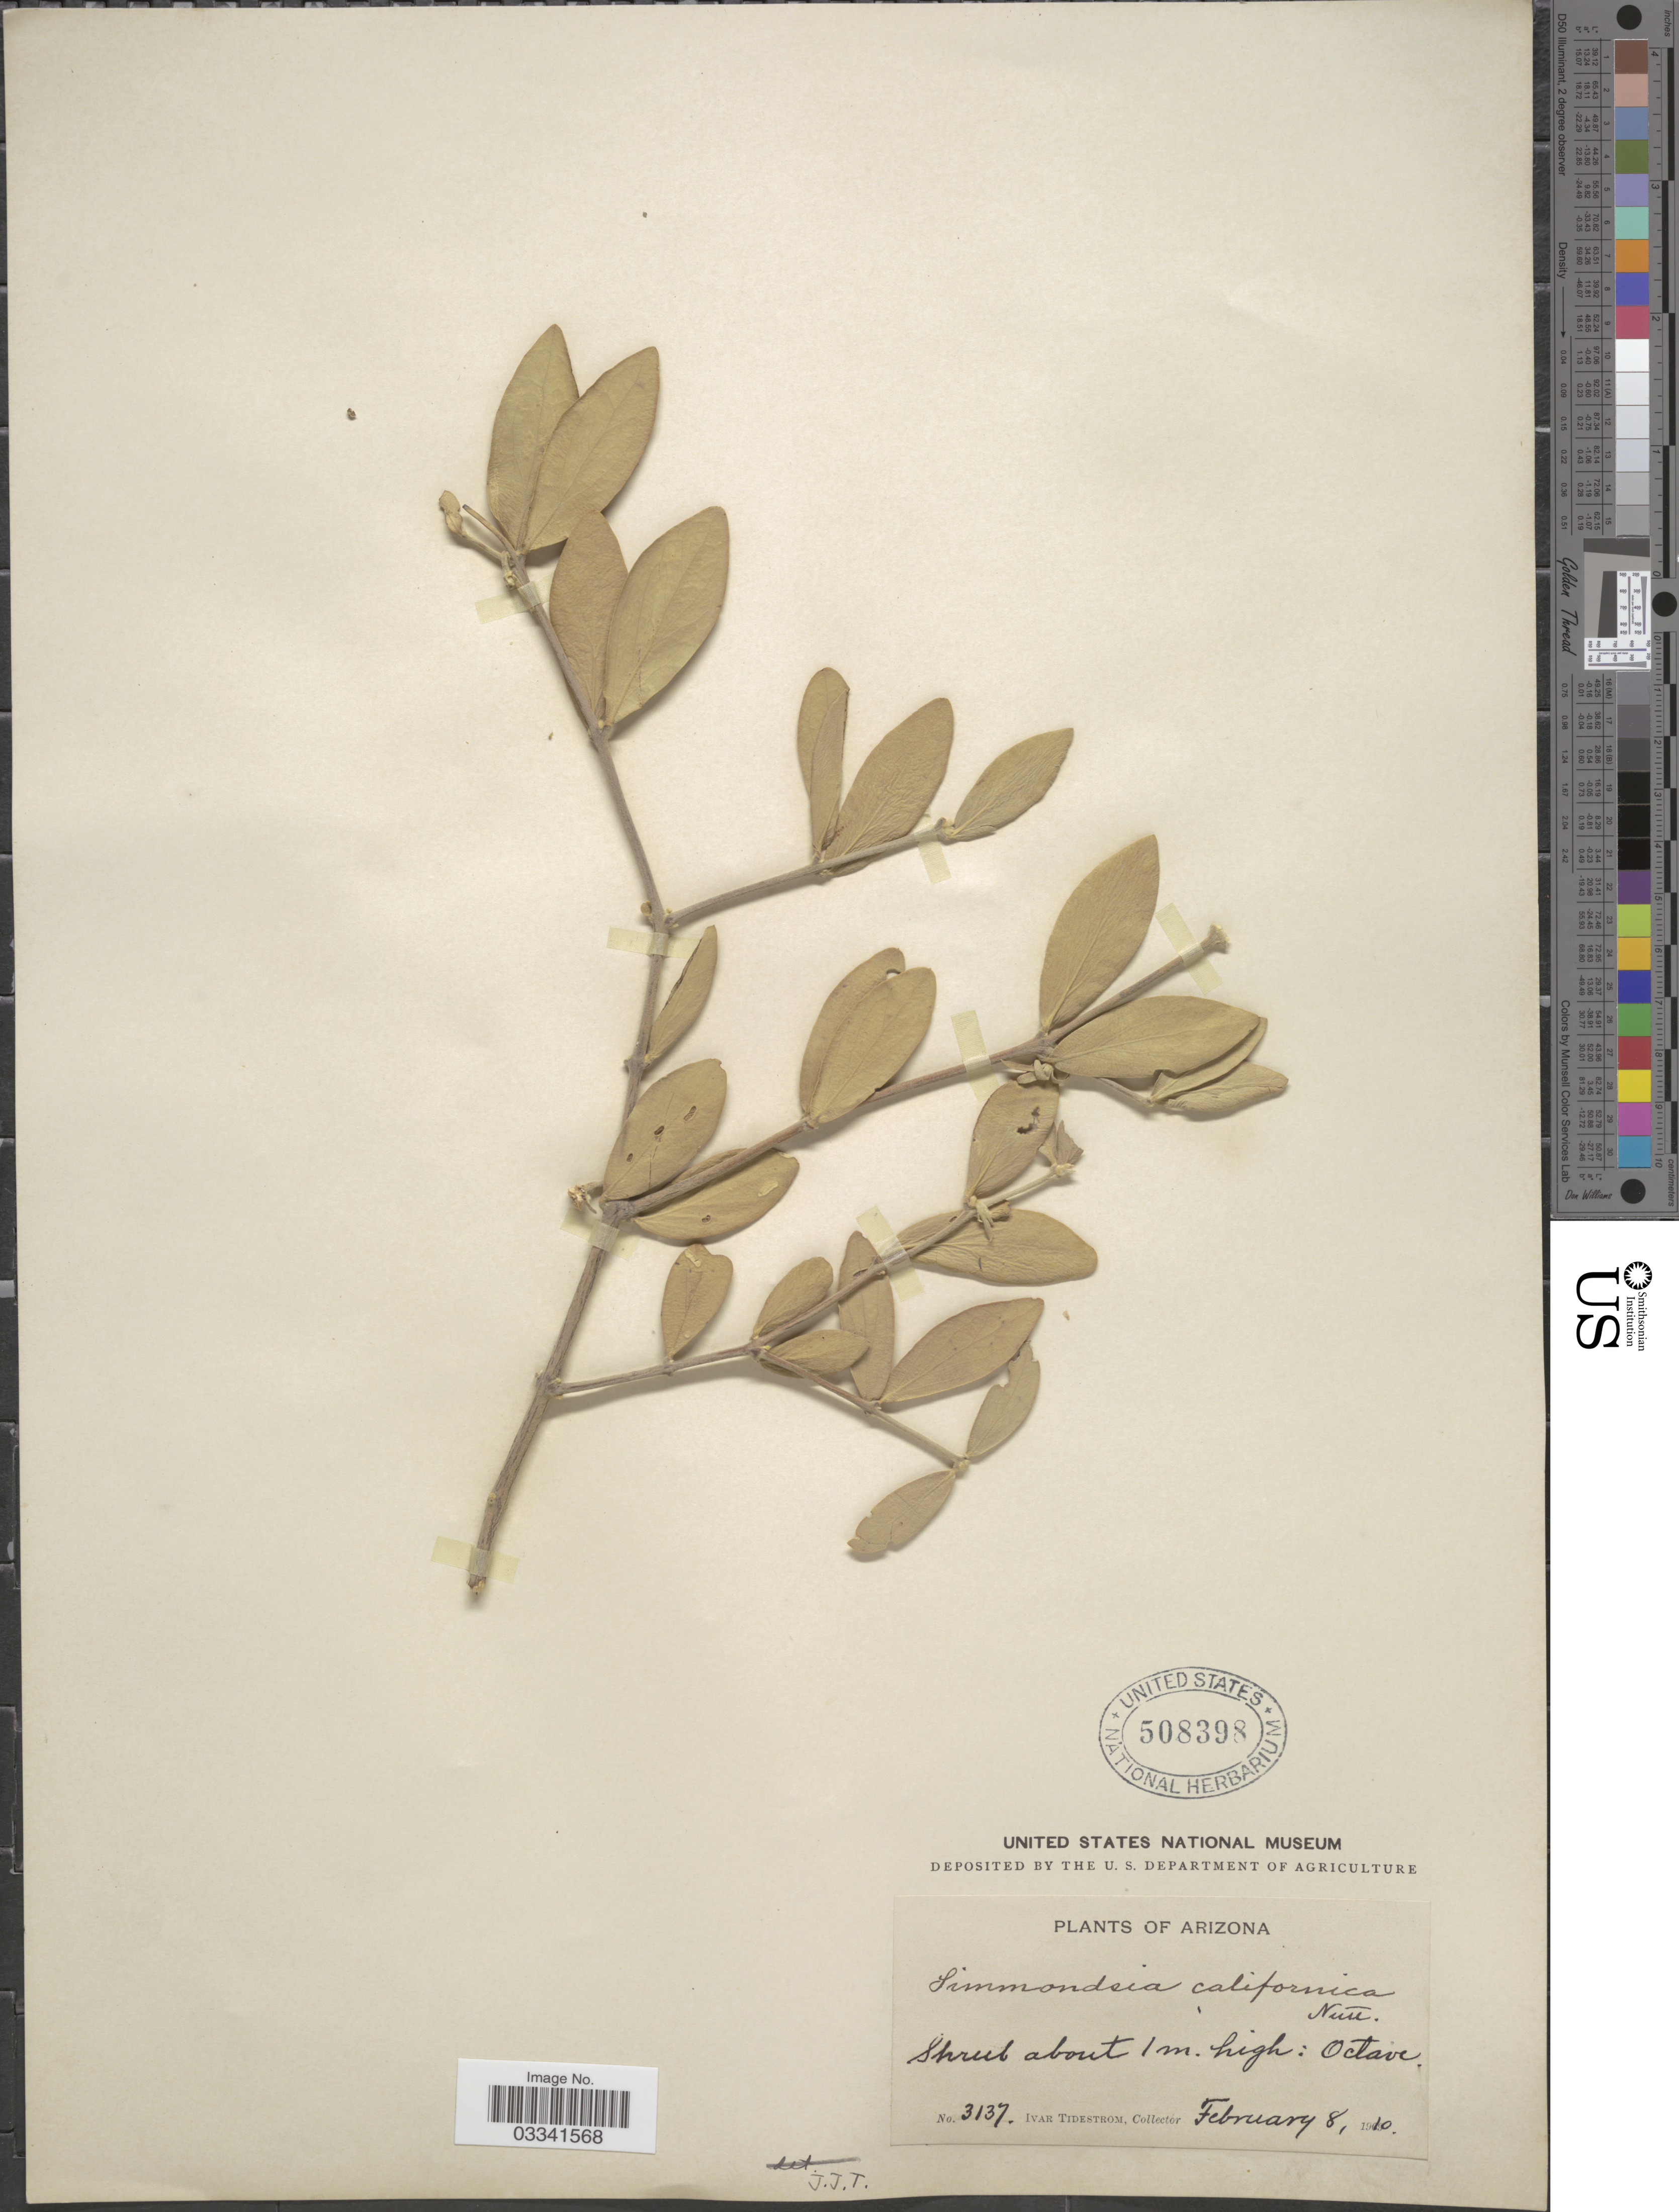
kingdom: Plantae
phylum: Tracheophyta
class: Magnoliopsida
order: Caryophyllales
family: Simmondsiaceae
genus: Simmondsia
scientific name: Simmondsia chinensis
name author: (Link) C.K. Schneid.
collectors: I. F. Tidestrom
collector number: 3137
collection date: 1910-02-08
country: United States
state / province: Arizona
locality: Octave.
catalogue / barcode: US 508398